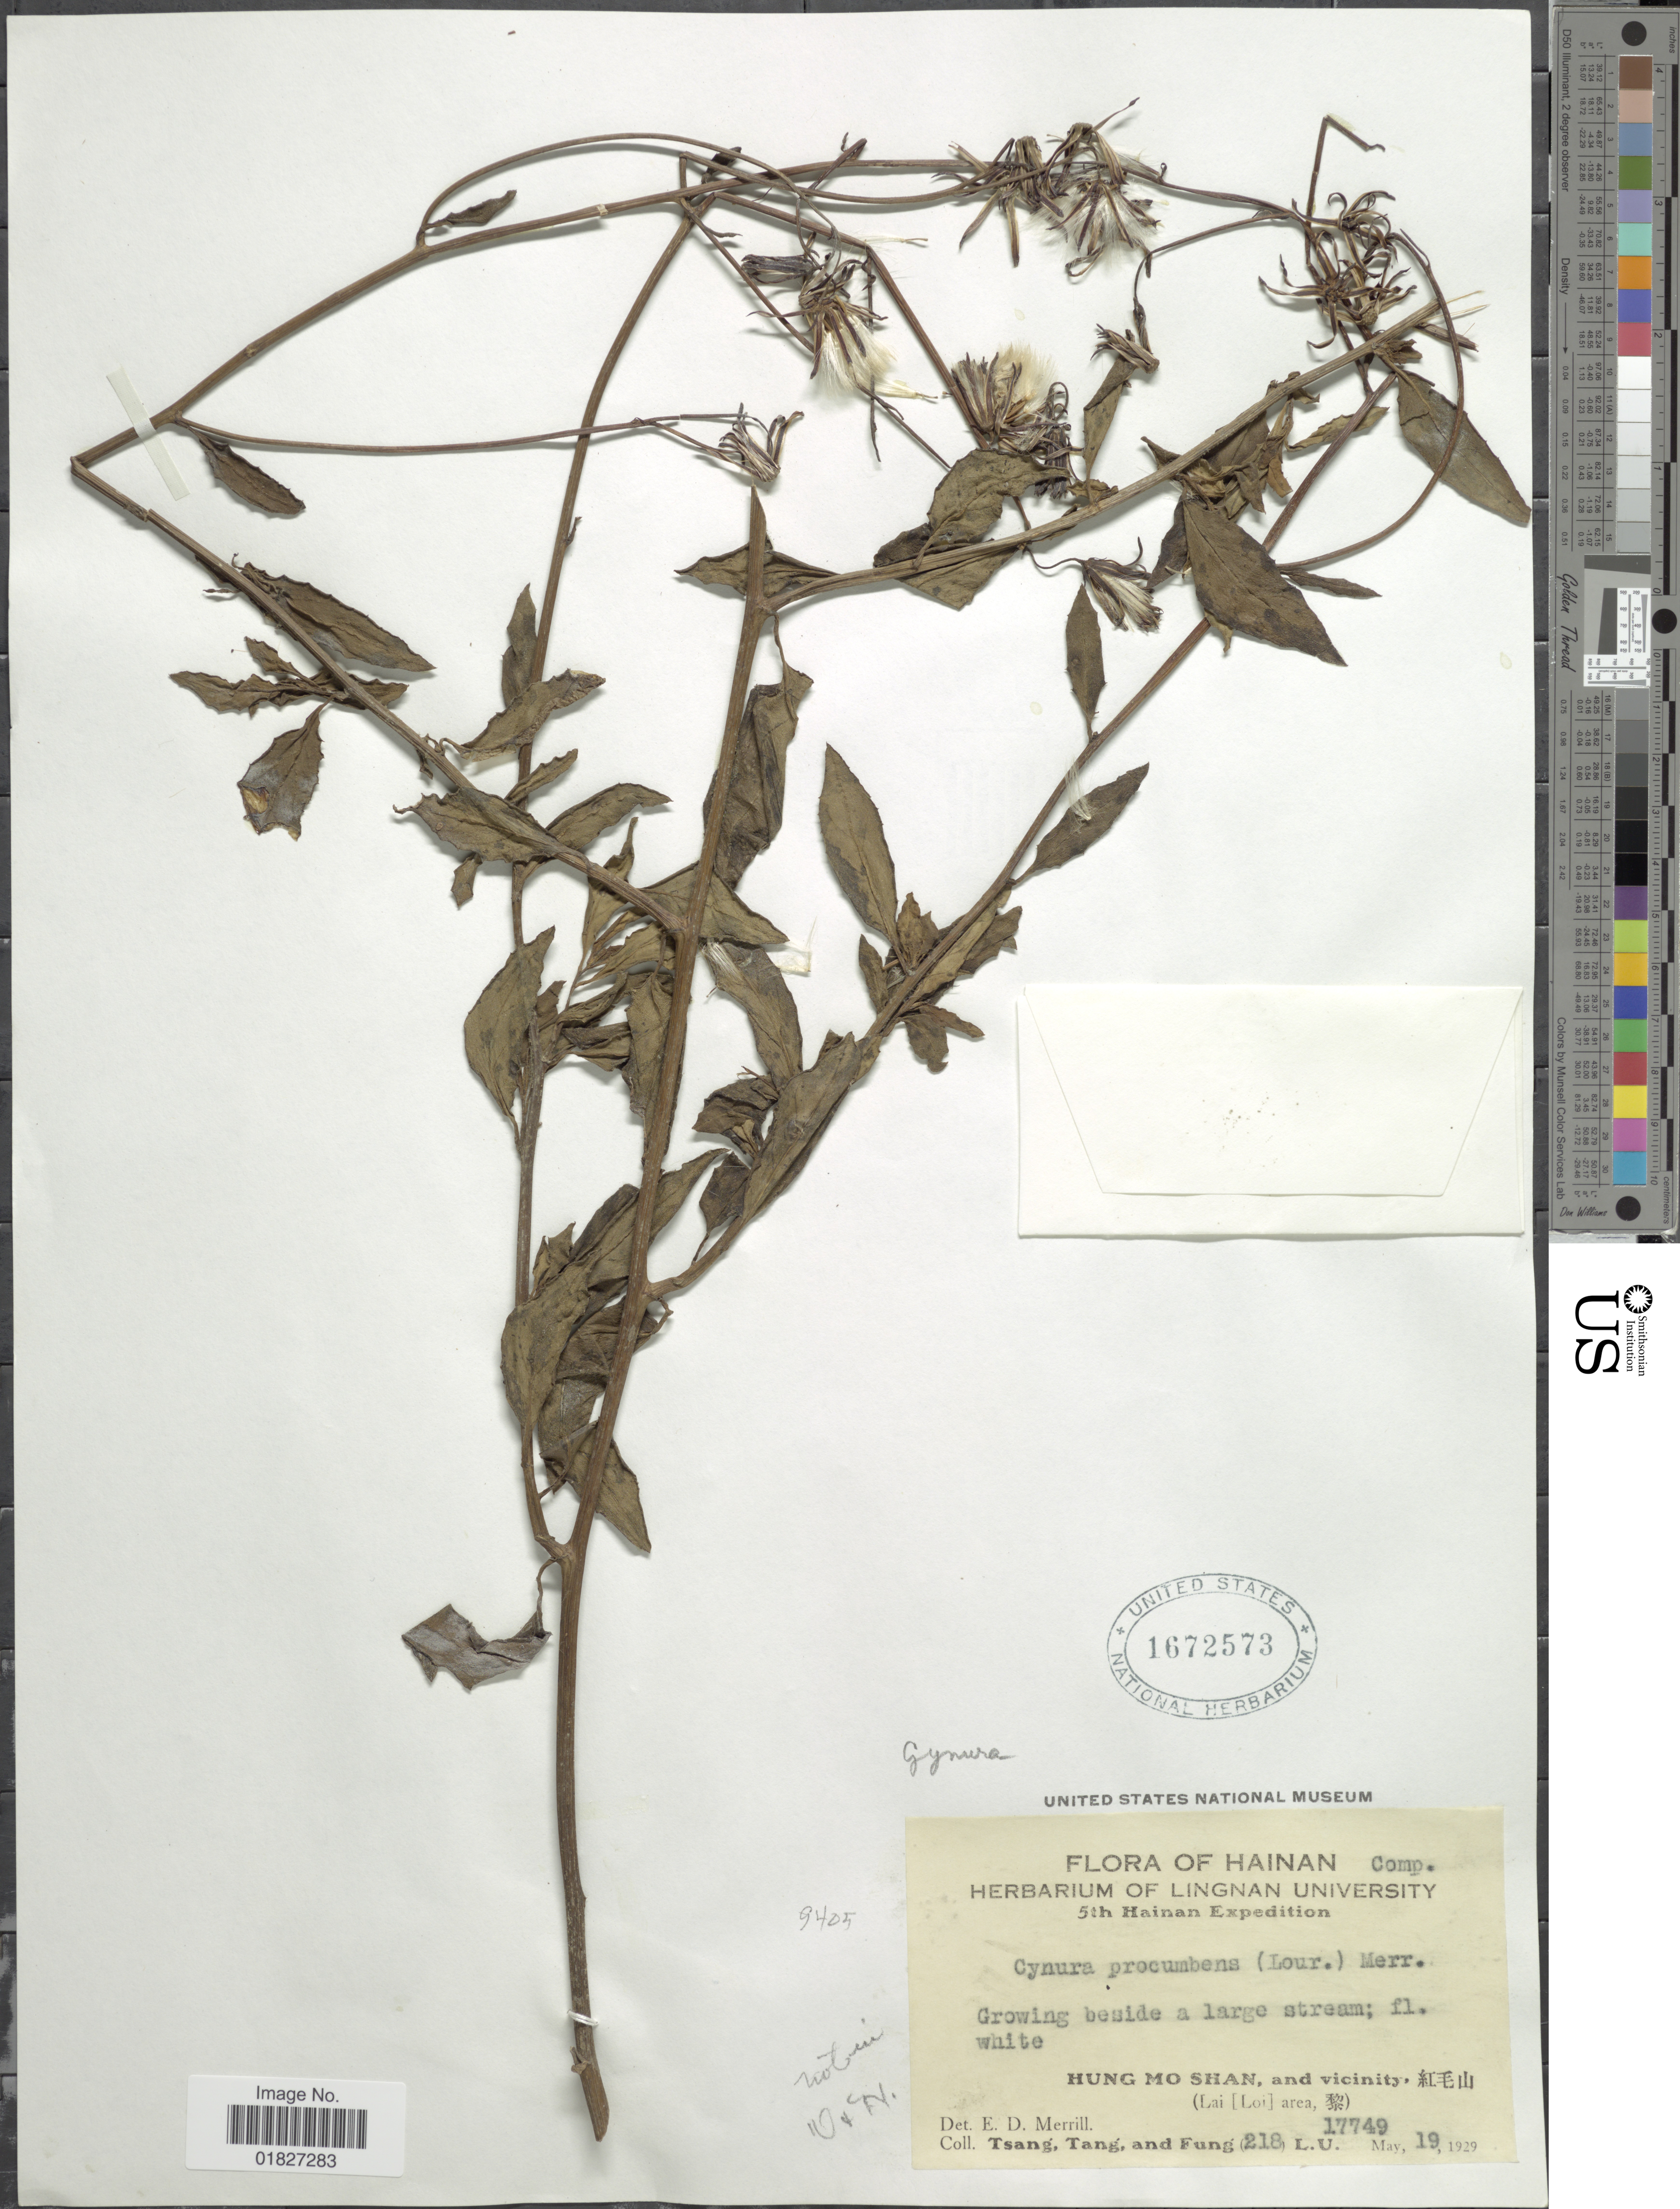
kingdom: Plantae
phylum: Tracheophyta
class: Magnoliopsida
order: Asterales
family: Asteraceae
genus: Gynura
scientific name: Gynura procumbens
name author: (Lour.) Merr.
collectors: -- Tsang, -. Tang & Fung, --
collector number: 218/17749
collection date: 1929-05-19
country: China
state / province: Hainan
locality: Hung Mo Shan and vicinity (Lai (Loi) area)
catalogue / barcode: US 1672573